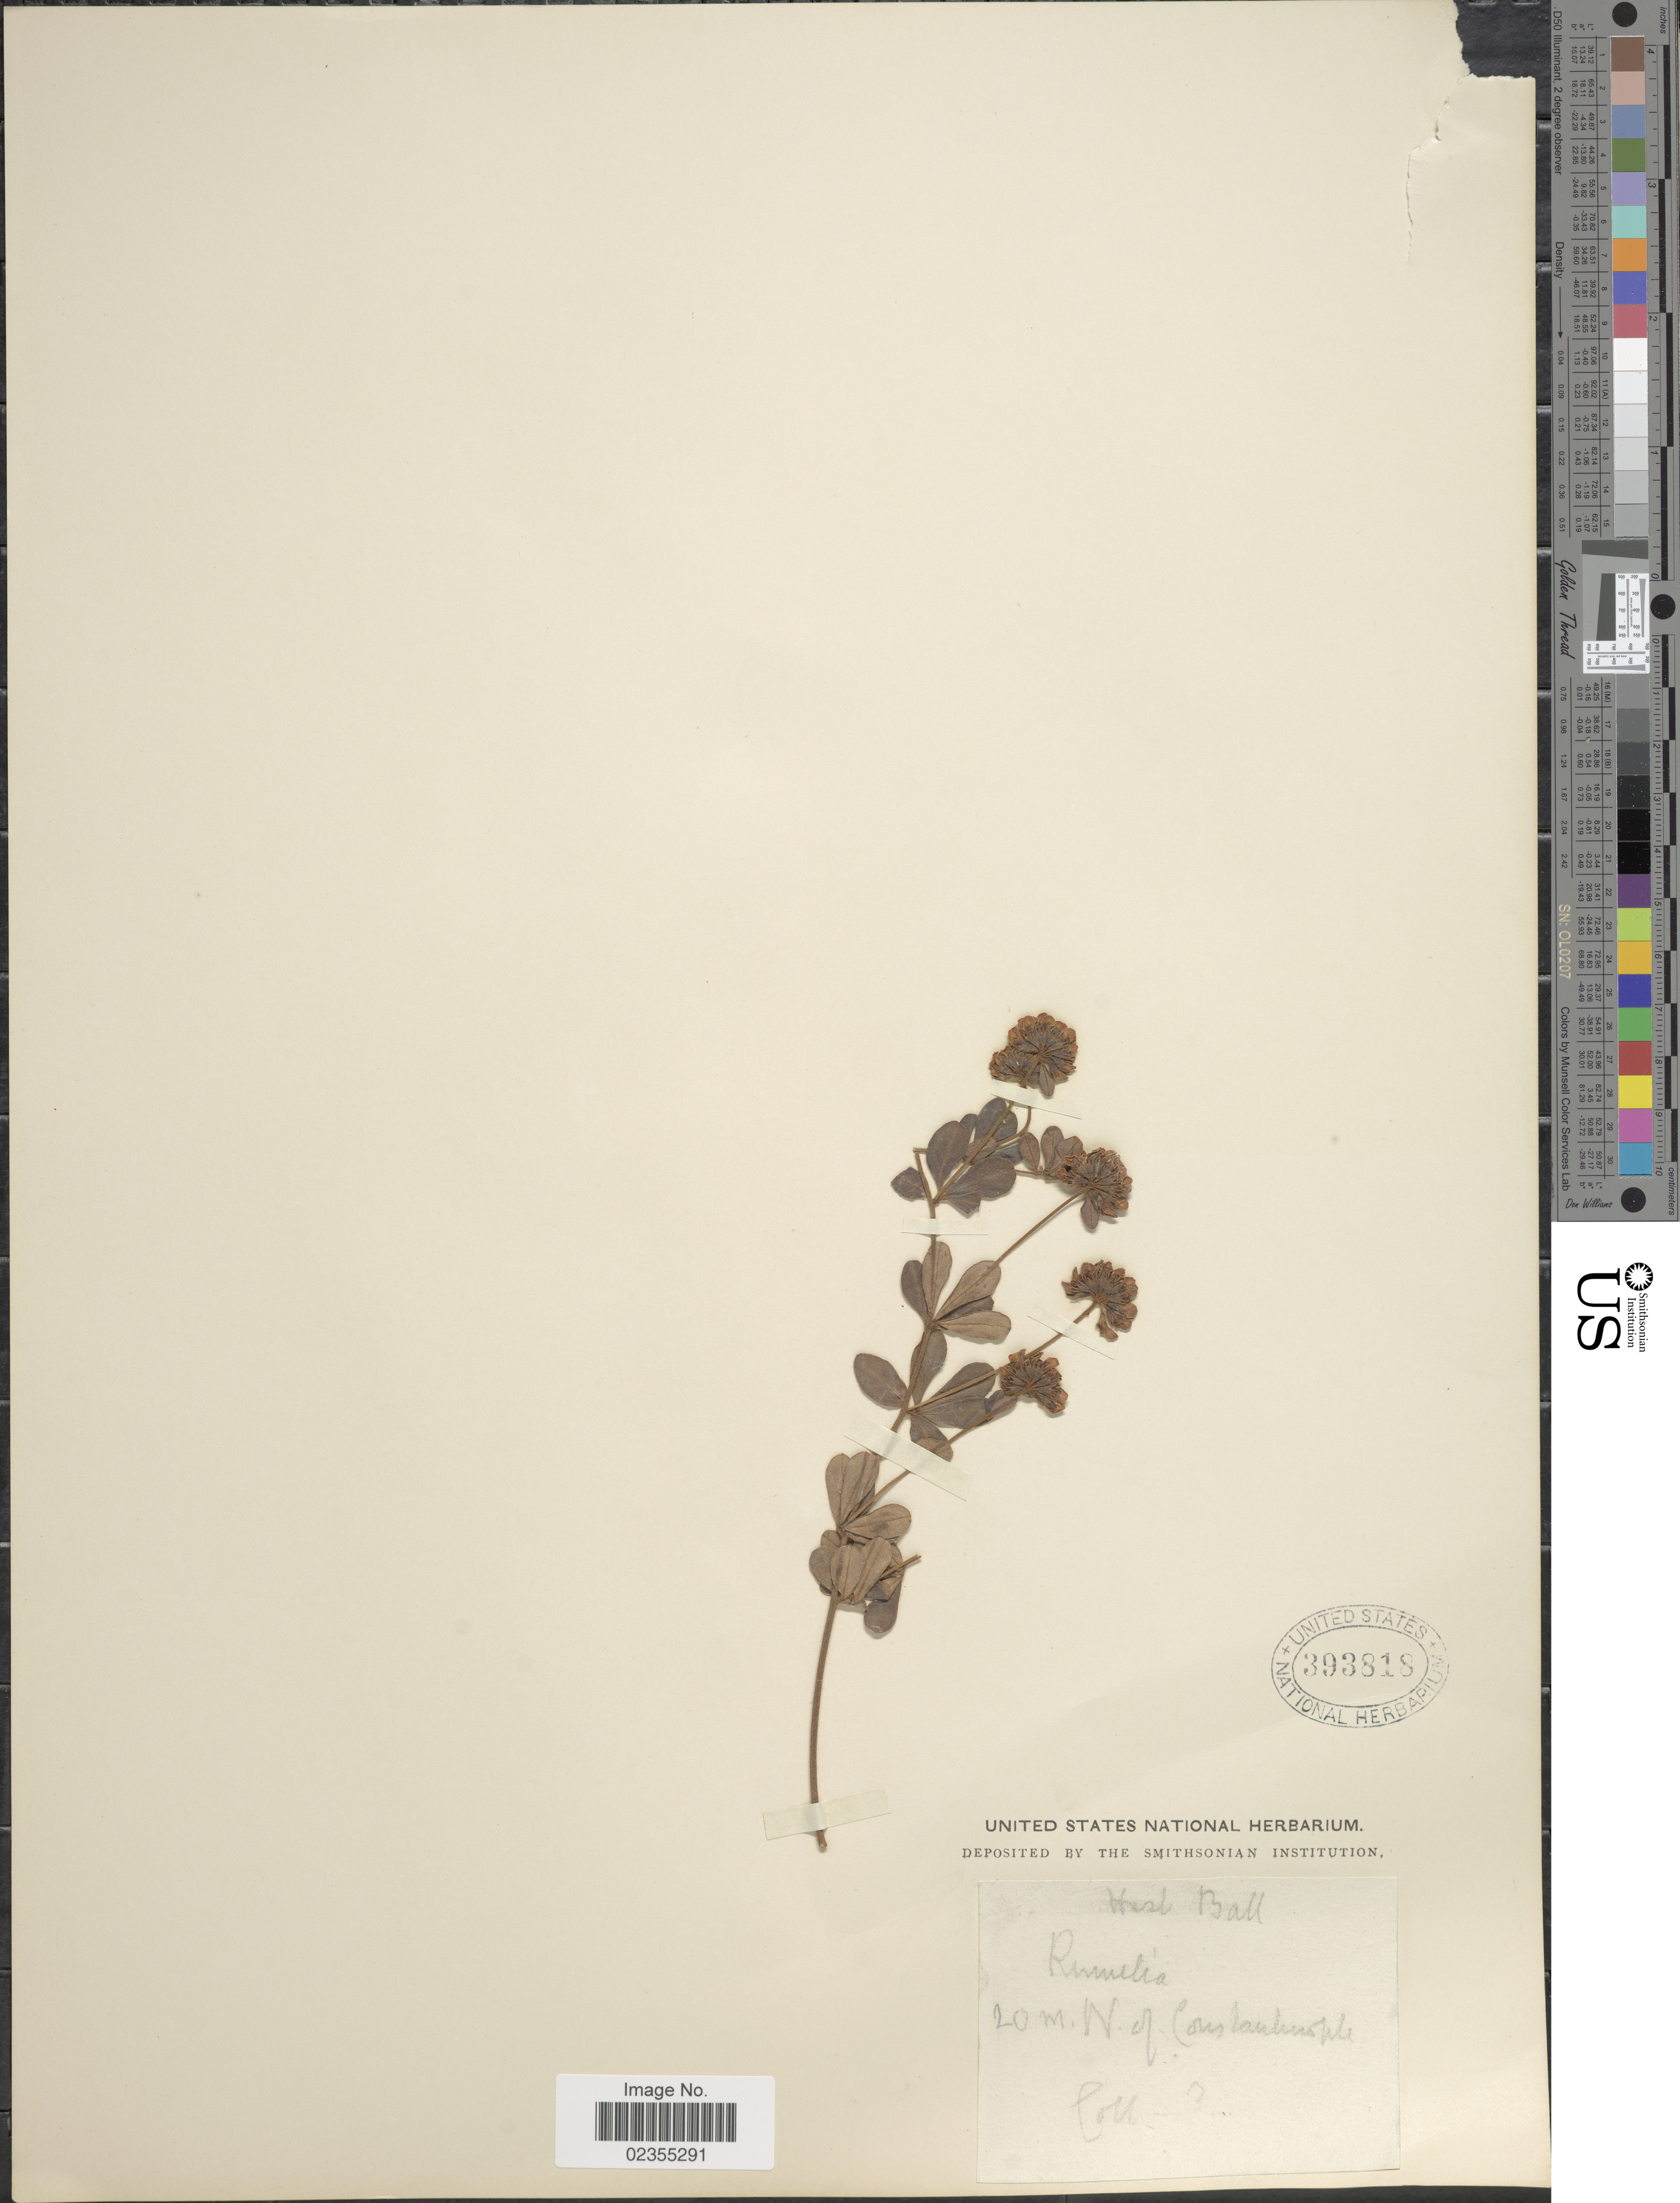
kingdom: Plantae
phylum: Tracheophyta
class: Magnoliopsida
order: Fabales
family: Fabaceae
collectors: ex herb. Ball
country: Turkey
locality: Rumelia, 20 m. W. of Constantinople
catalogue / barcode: US 393818